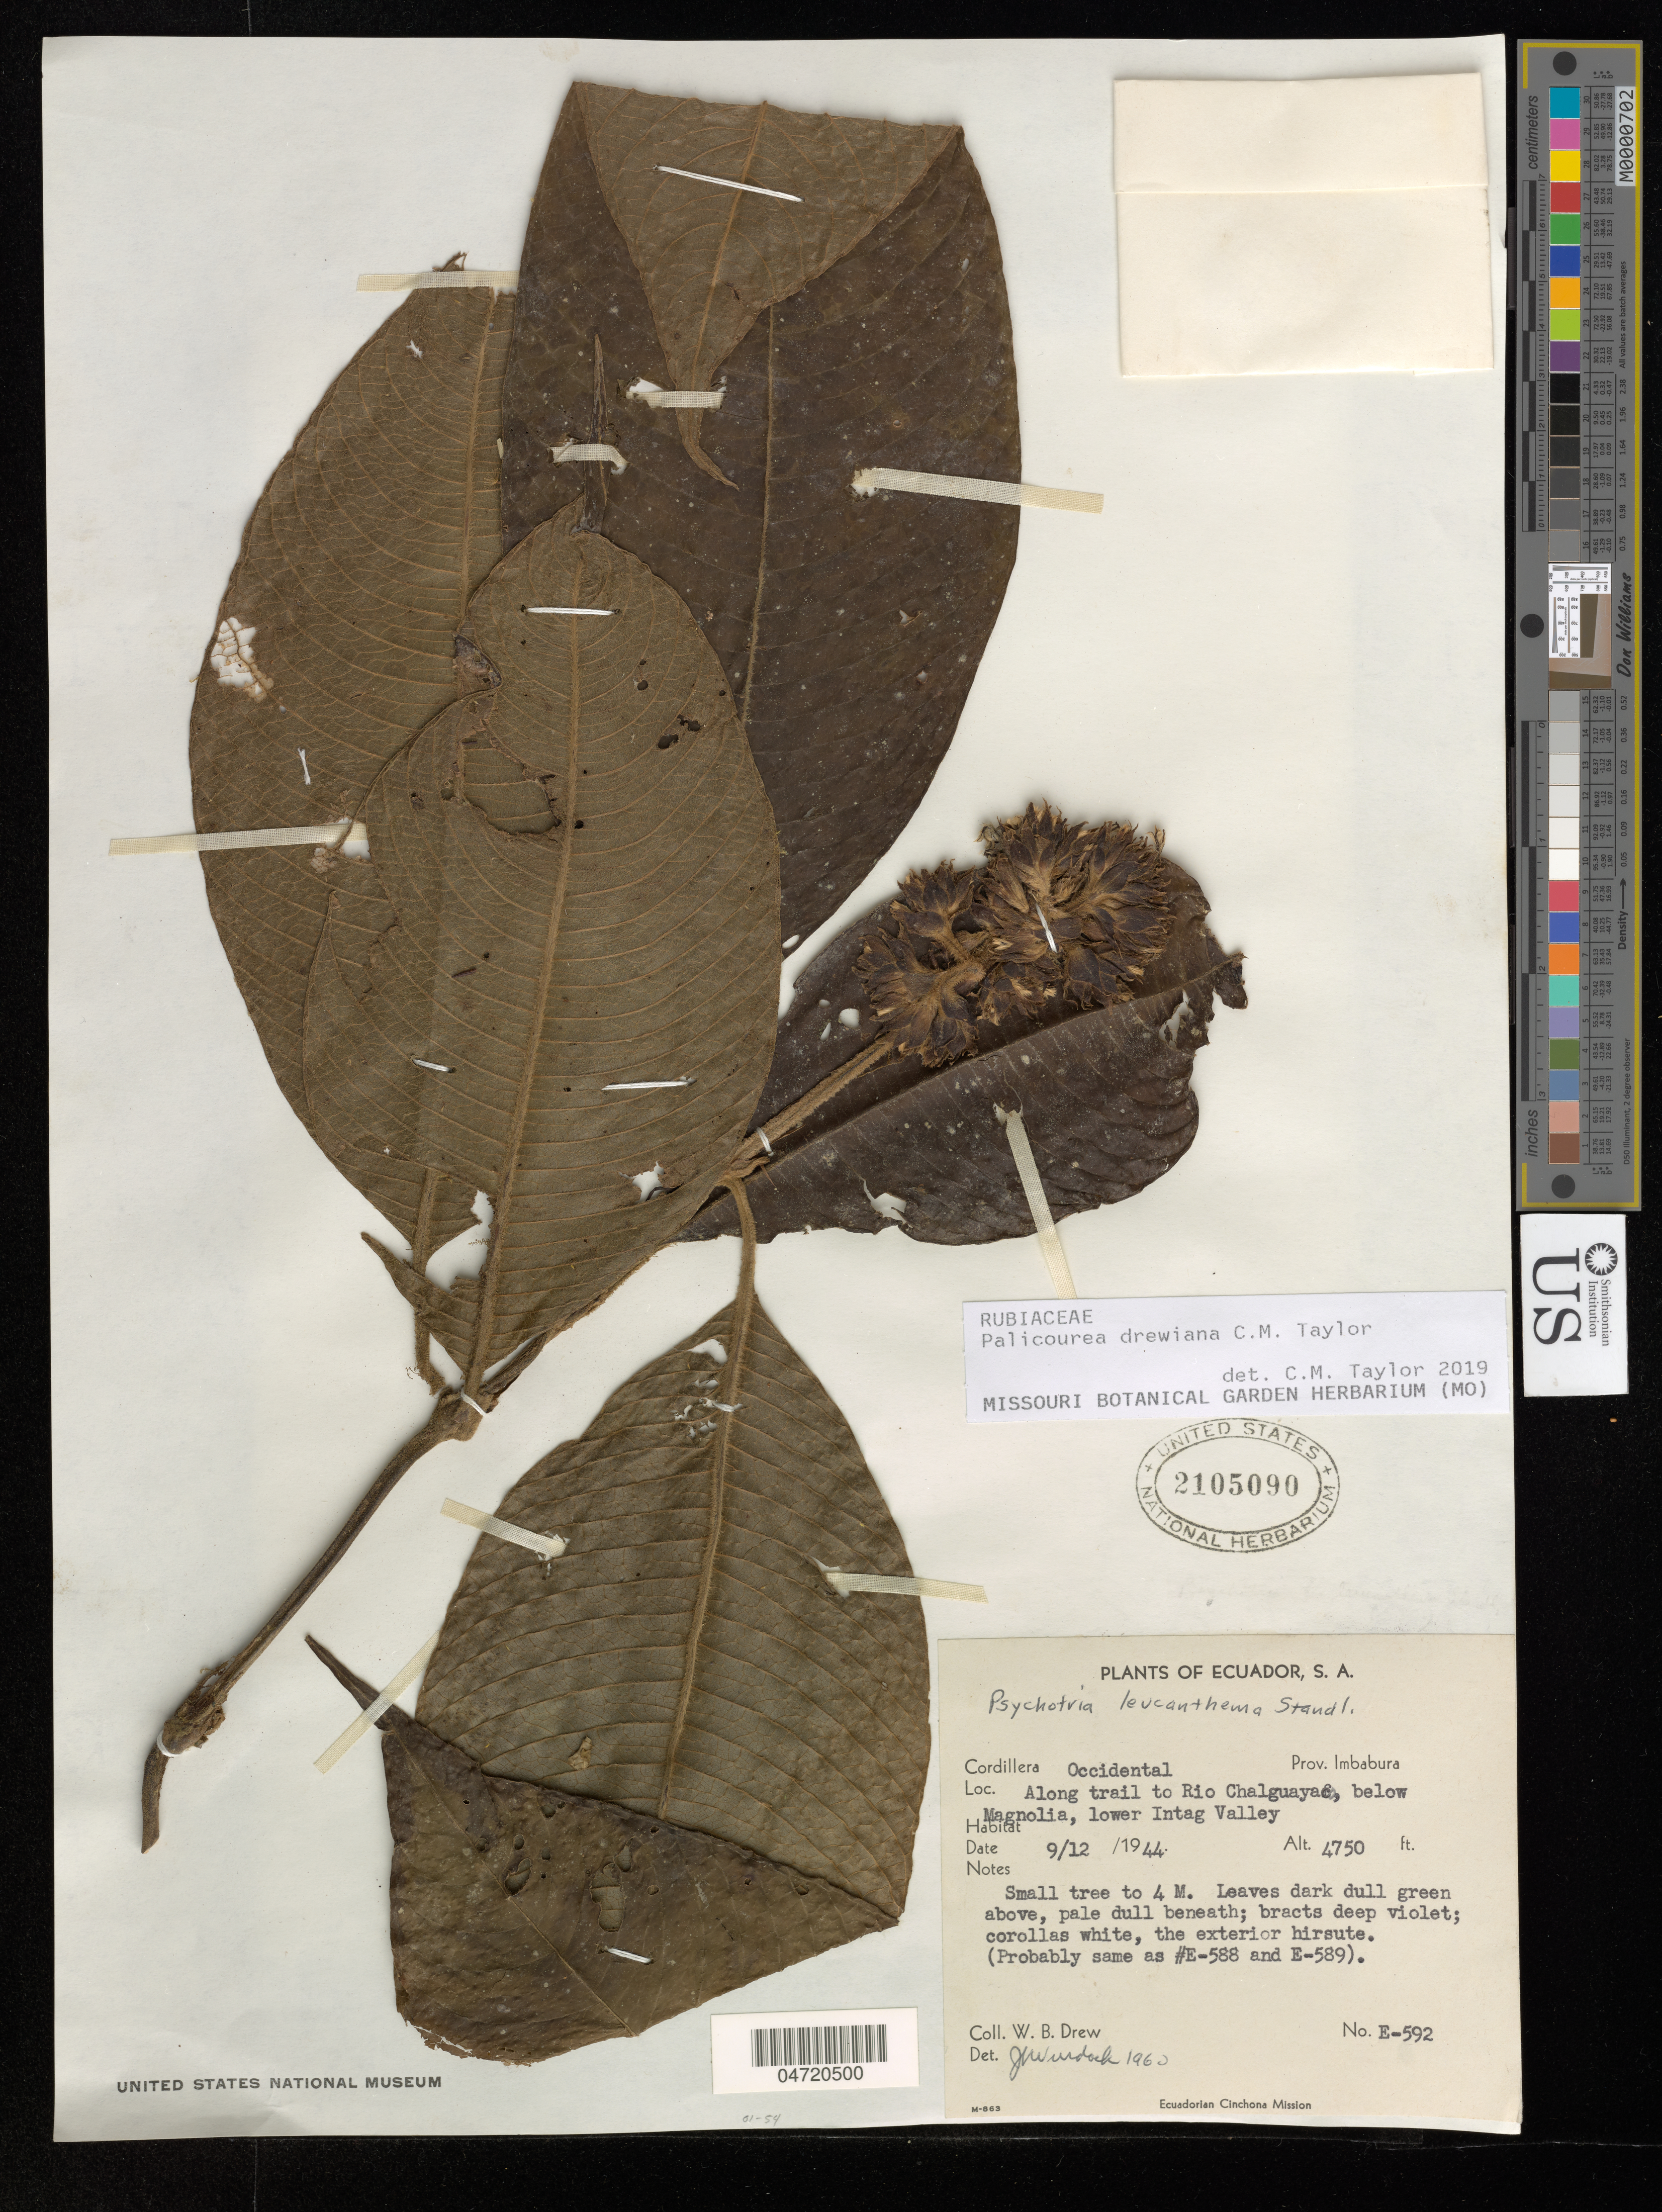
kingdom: Plantae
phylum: Tracheophyta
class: Magnoliopsida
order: Gentianales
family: Rubiaceae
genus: Palicourea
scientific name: Palicourea drewiana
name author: C.M. Taylor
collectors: W. B. Drew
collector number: E-592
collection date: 1944-12-09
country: Ecuador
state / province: Imbabura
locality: Cordillera Occidental. Along trail to Rio Chalguayaco, below Magnolia, lower Intag Valley.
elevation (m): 1448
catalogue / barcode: US 2105090